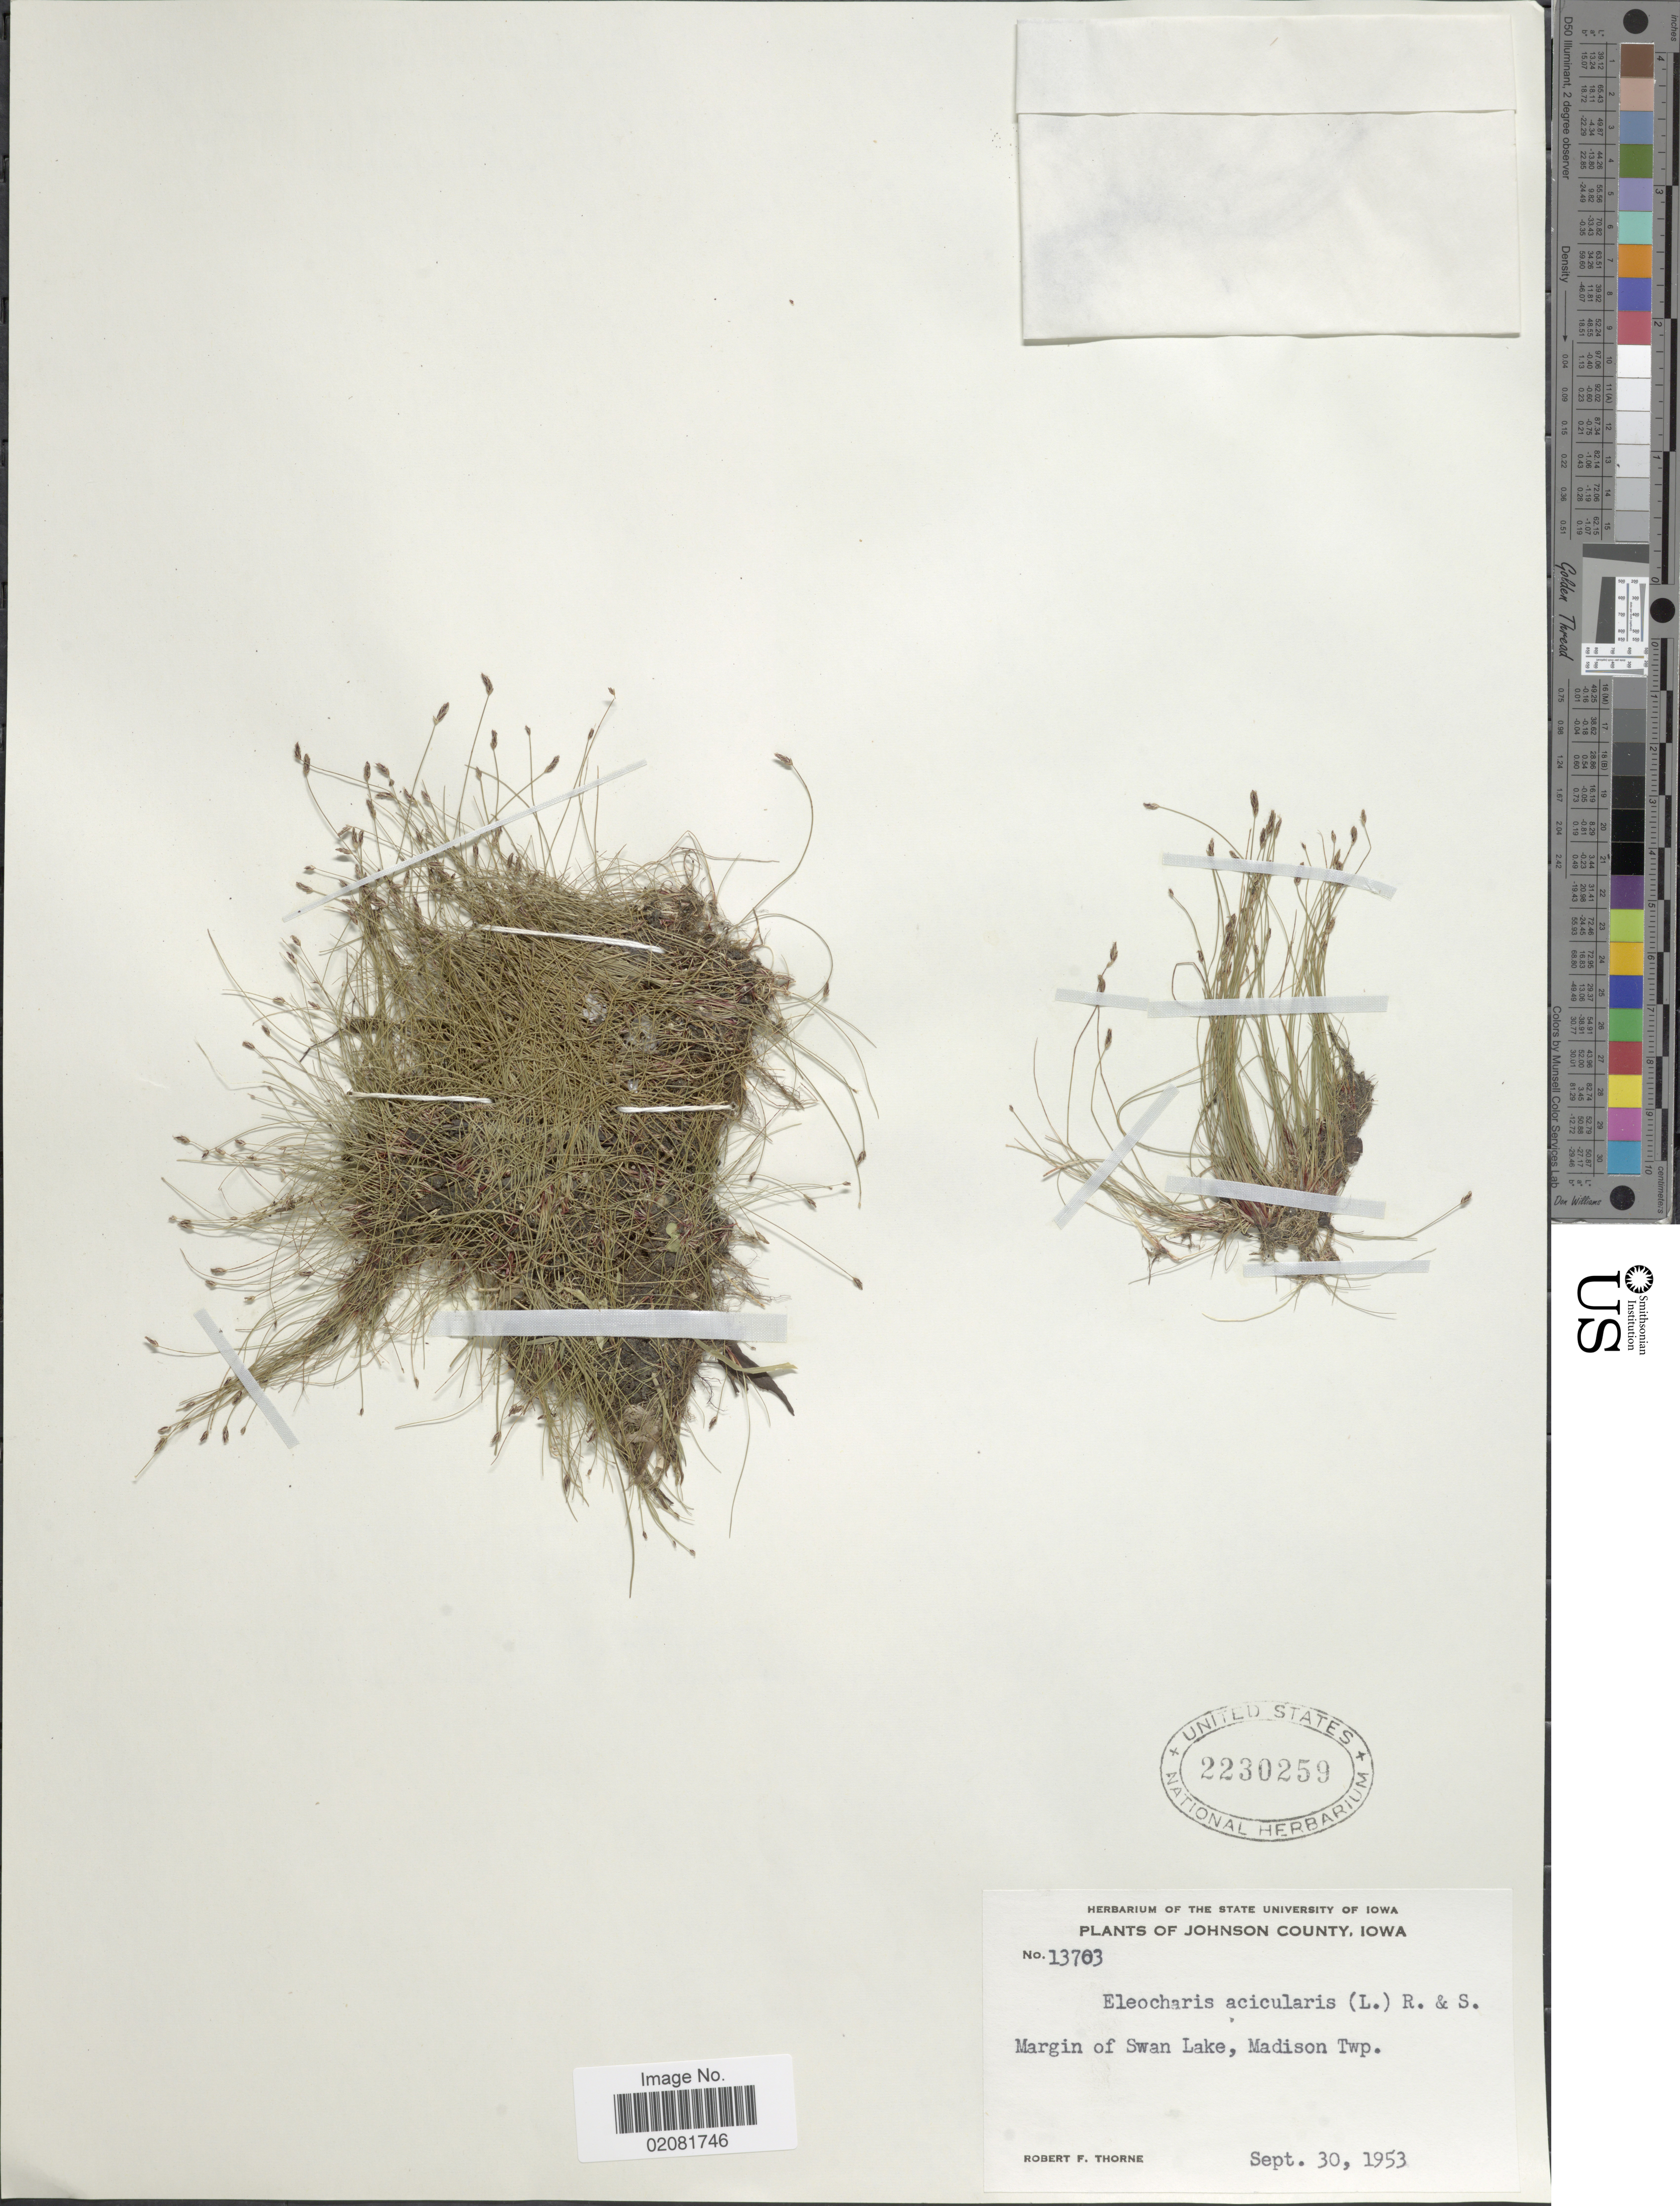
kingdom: Plantae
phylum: Tracheophyta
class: Liliopsida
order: Poales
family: Cyperaceae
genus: Eleocharis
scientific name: Eleocharis acicularis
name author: (L.) Roem. & Schult.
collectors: R. F. Thorne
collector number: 13703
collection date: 1953-09-30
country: United States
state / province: Iowa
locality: Johnson County. Margin of Swan Lake, Madison Twp.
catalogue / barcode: US 2230259